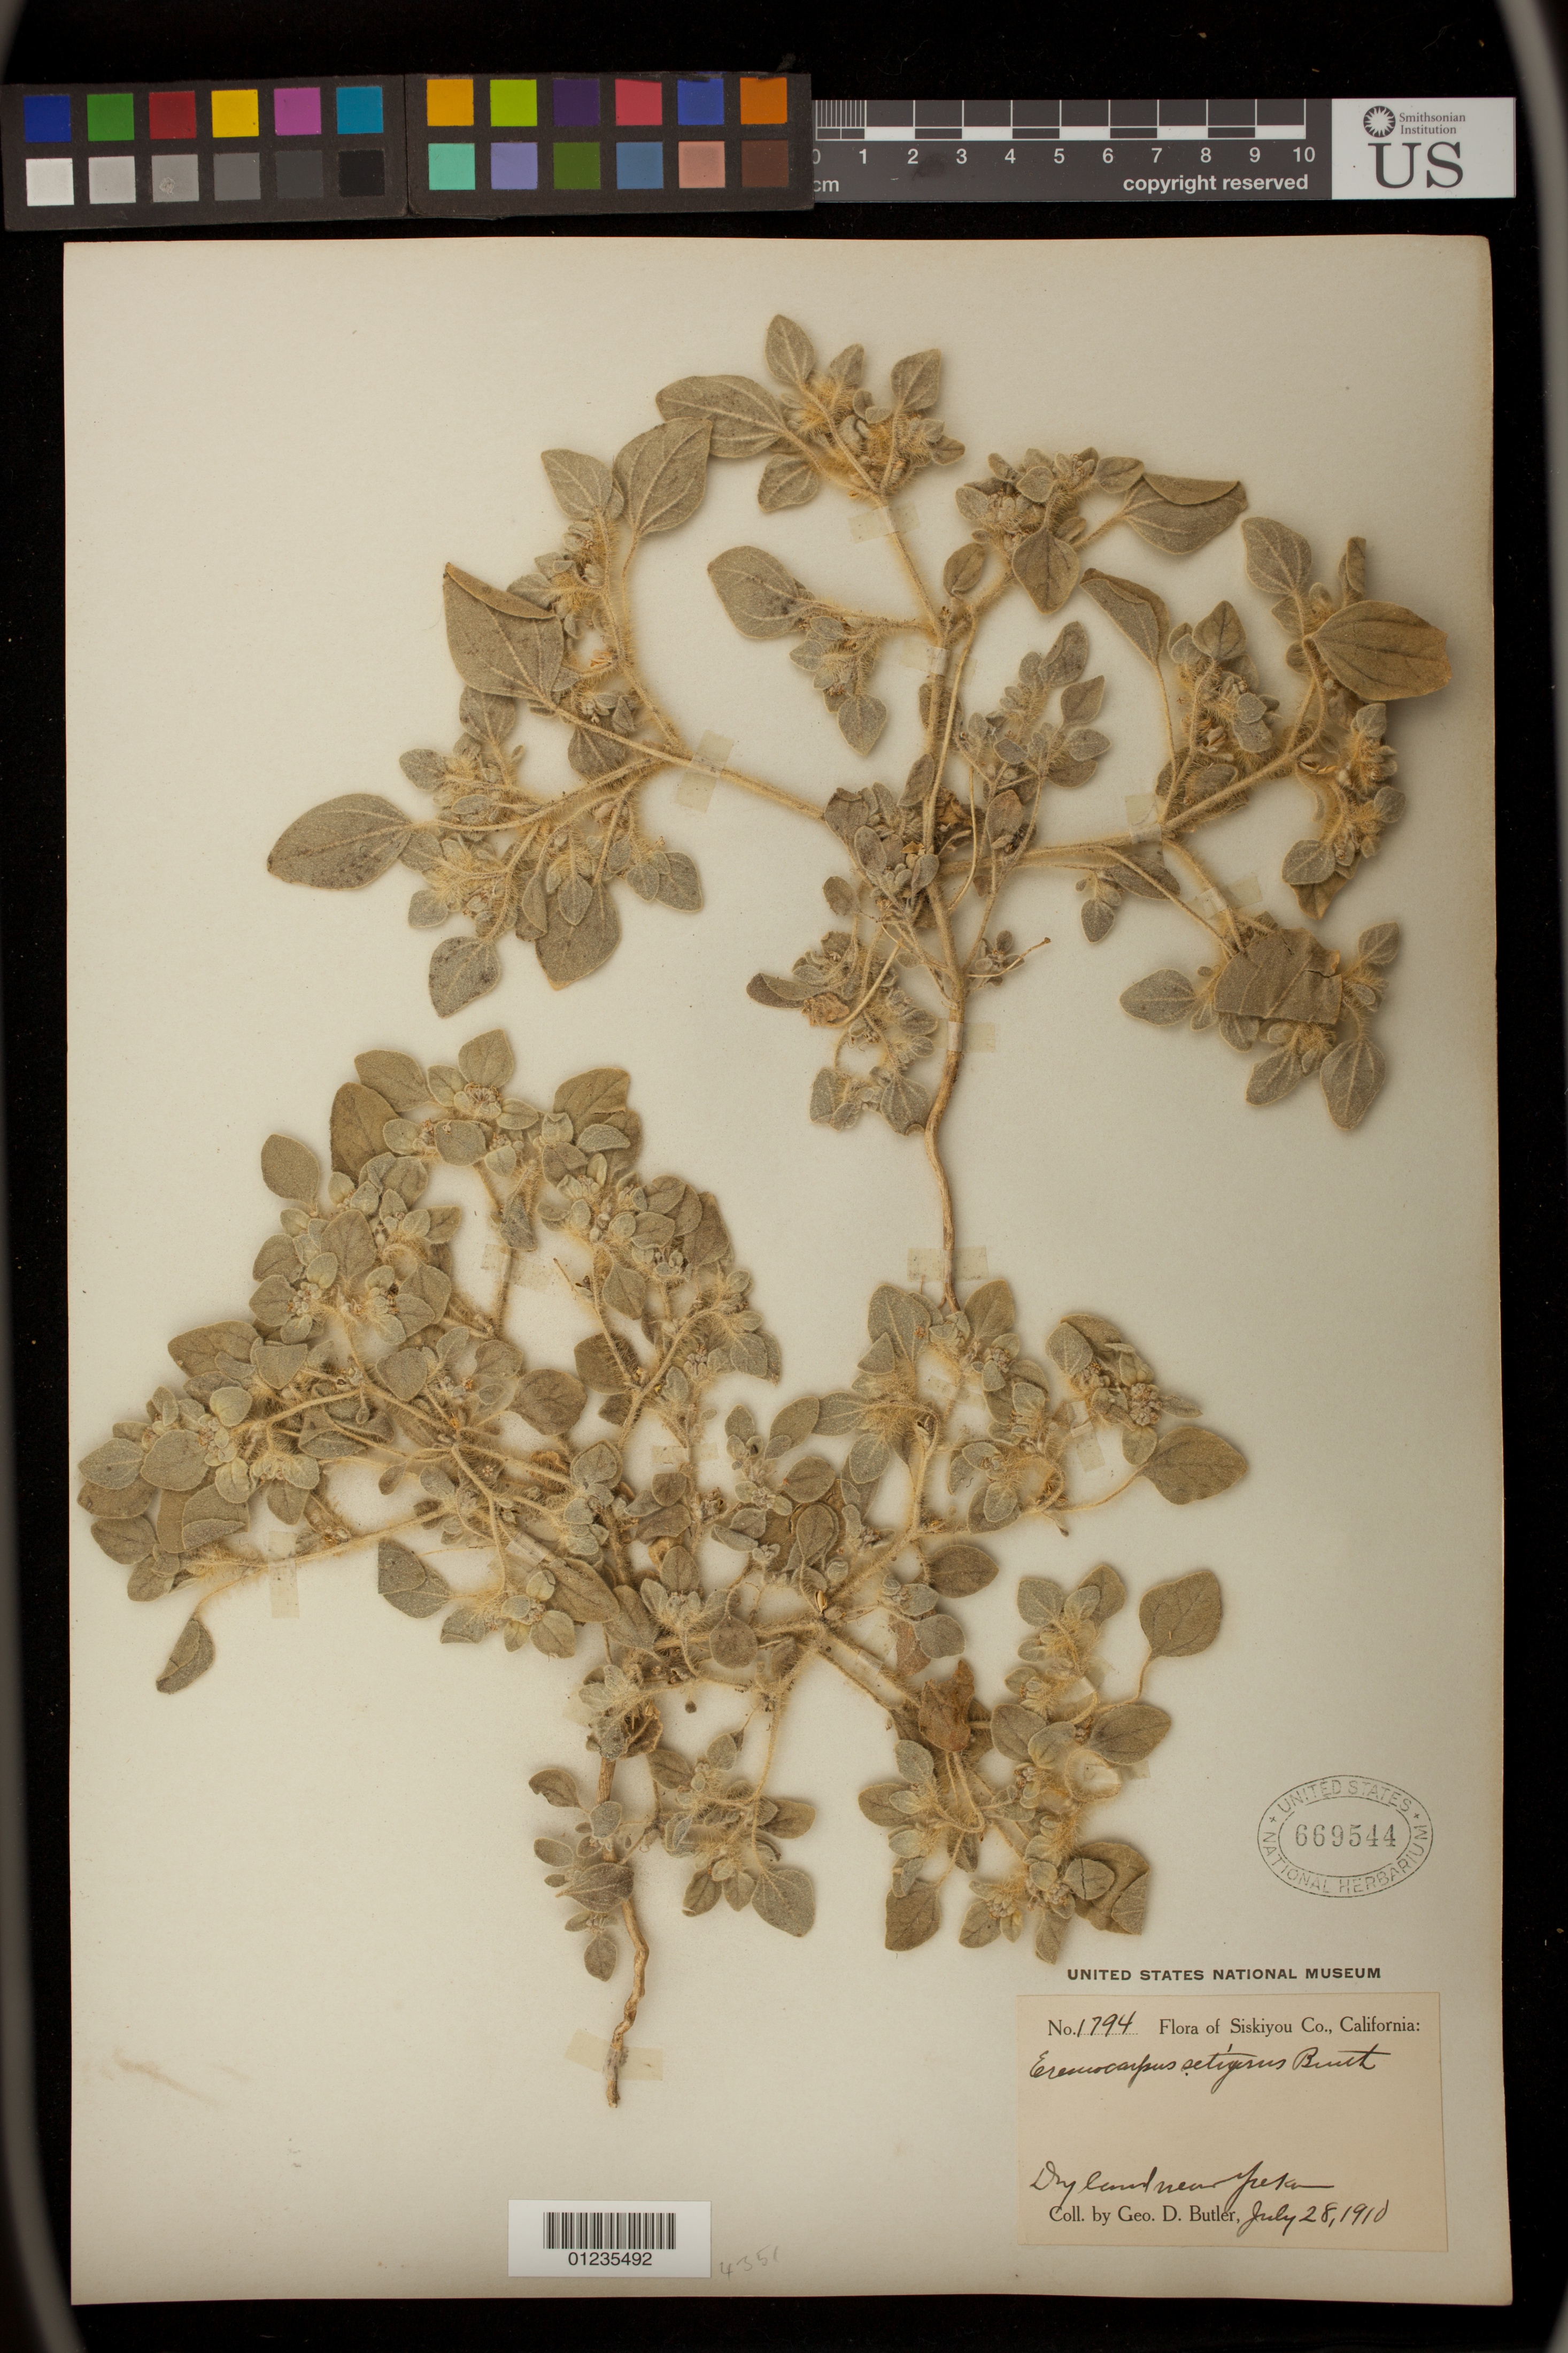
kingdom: Plantae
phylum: Tracheophyta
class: Magnoliopsida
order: Malpighiales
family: Euphorbiaceae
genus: Eremocarpus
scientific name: Eremocarpus setigerus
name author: (Hook.) Benth.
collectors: G. D. Butler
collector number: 1794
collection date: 1910-07-28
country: United States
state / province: California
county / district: Siskiyou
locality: Dry land near Yreka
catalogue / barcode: US 669544